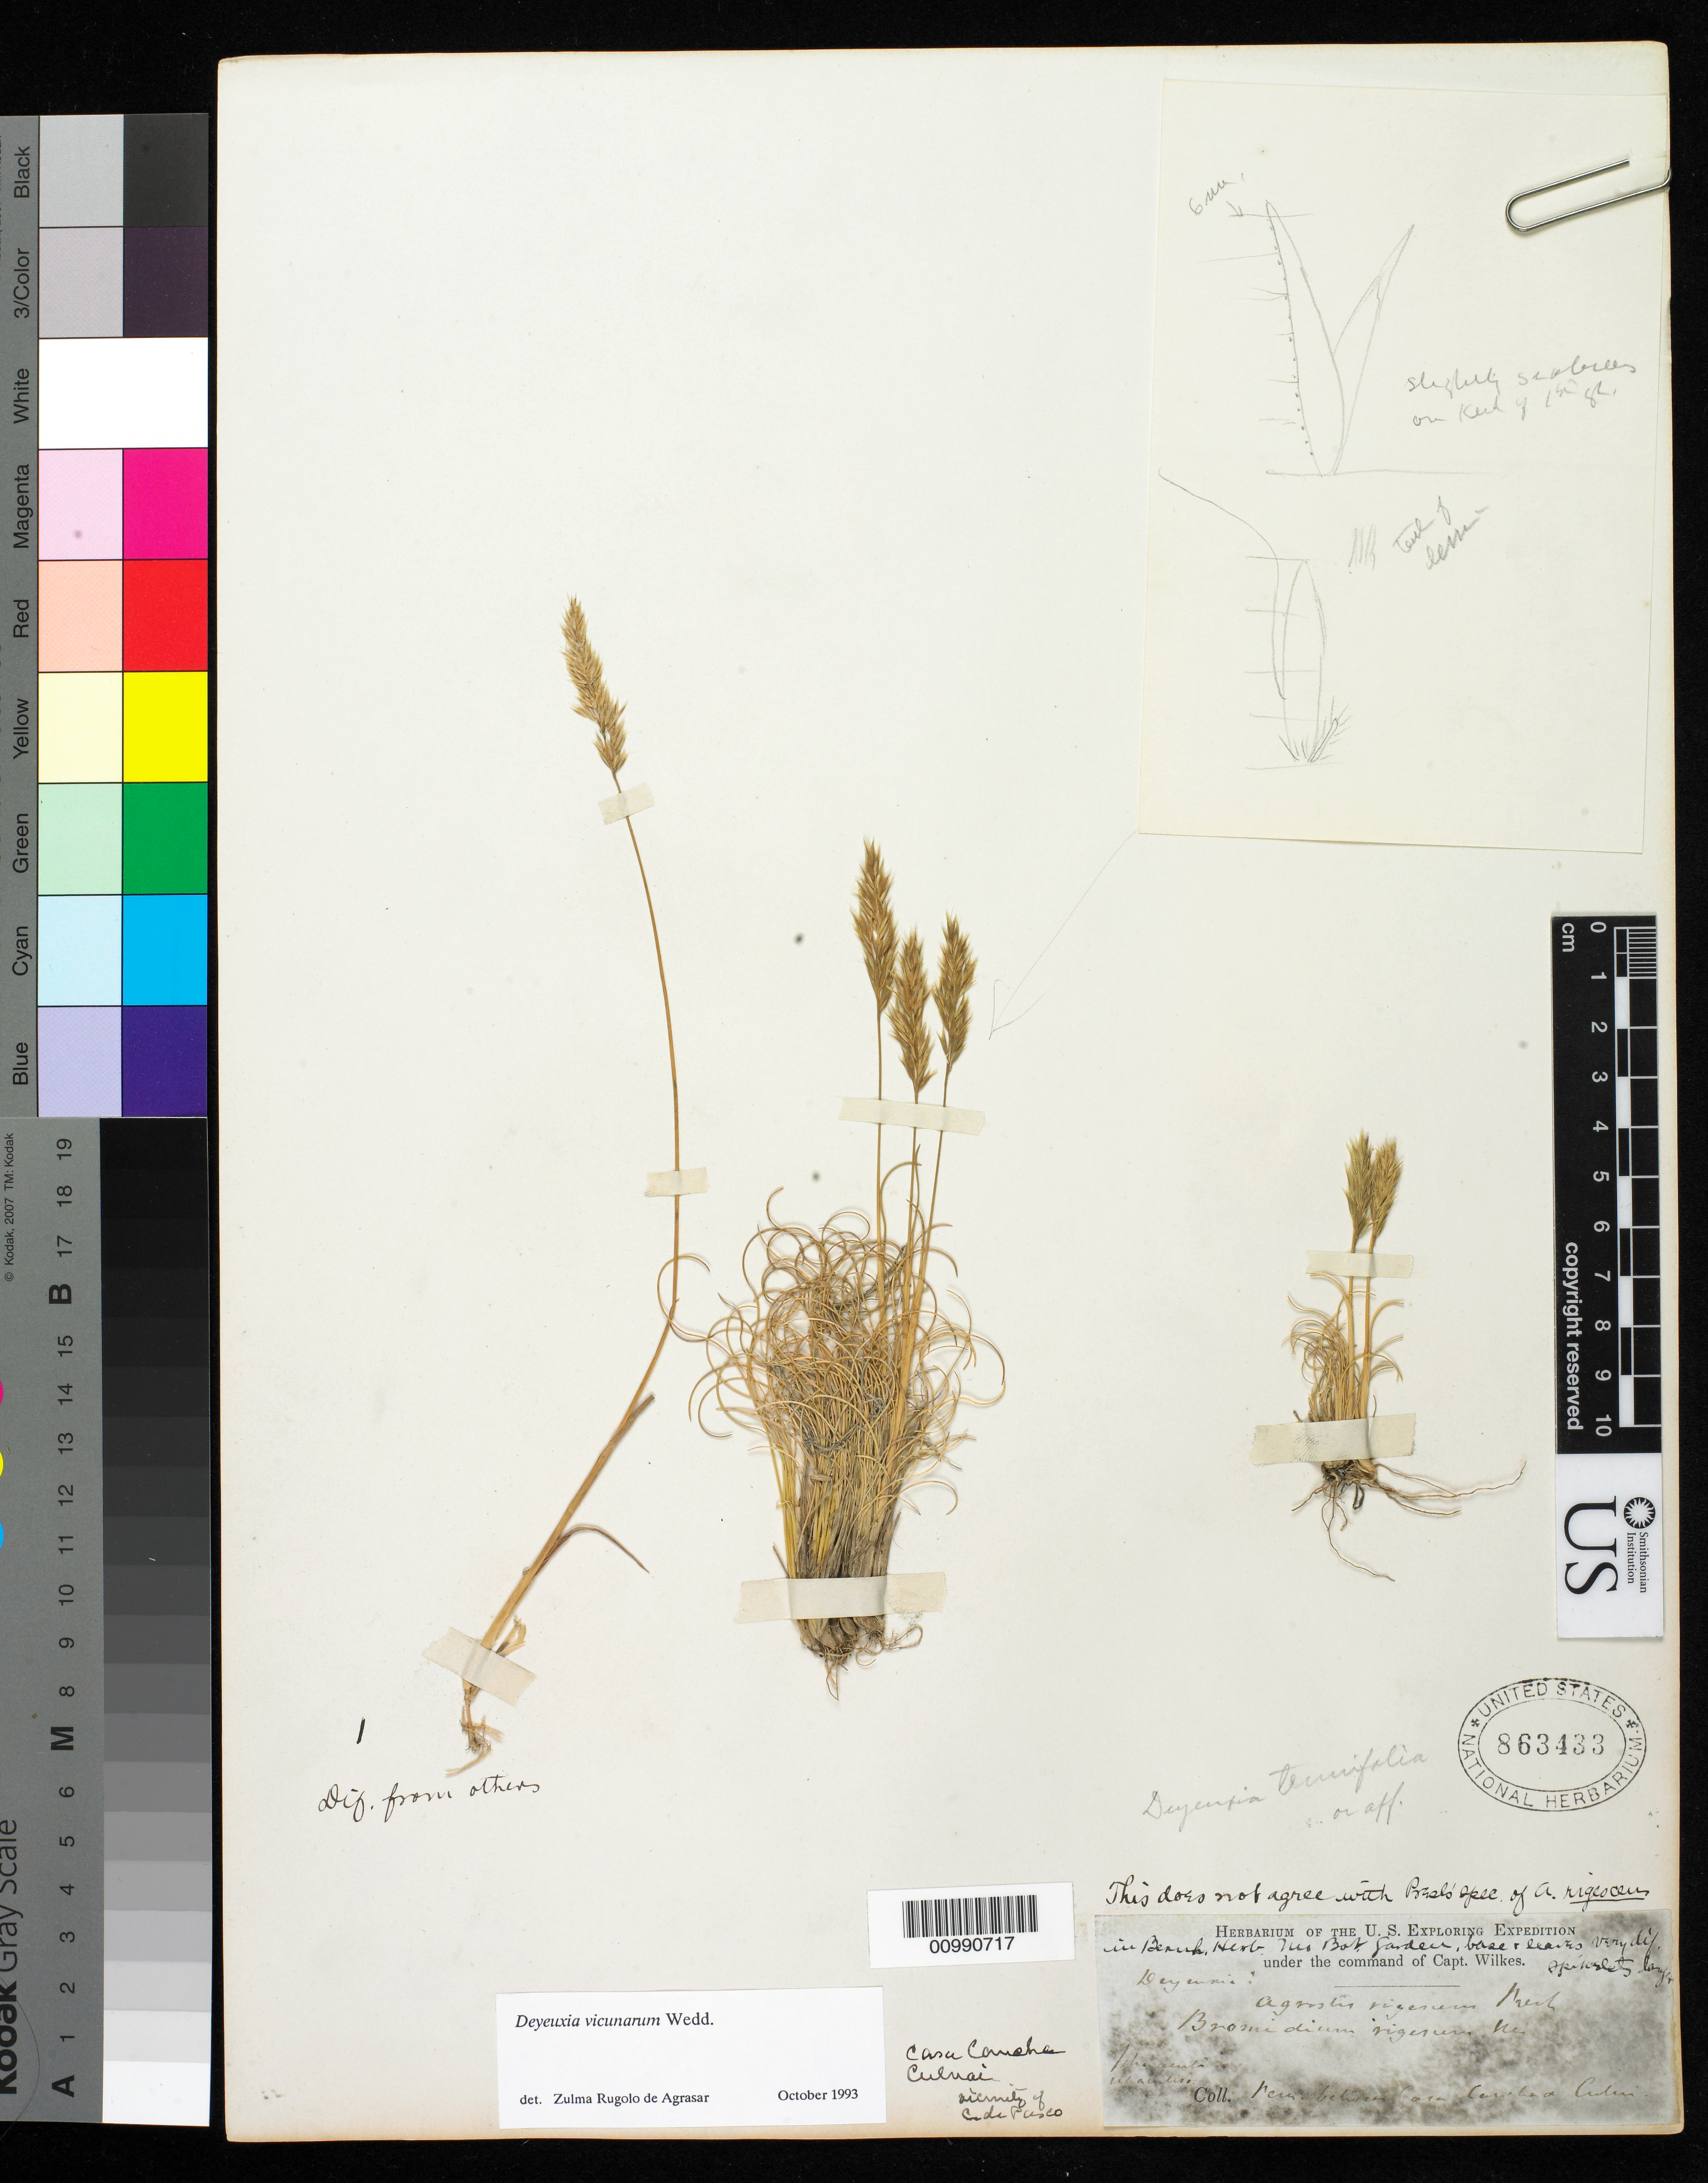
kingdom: Plantae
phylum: Tracheophyta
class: Liliopsida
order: Poales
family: Poaceae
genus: Cinnagrostis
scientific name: Cinnagrostis vicunarum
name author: (Wedd.) P.M. Peterson et al.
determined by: Poaceae Reorganization Project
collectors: Wilkes Explor. Exped.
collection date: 1838/1842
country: Peru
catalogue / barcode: US 863433